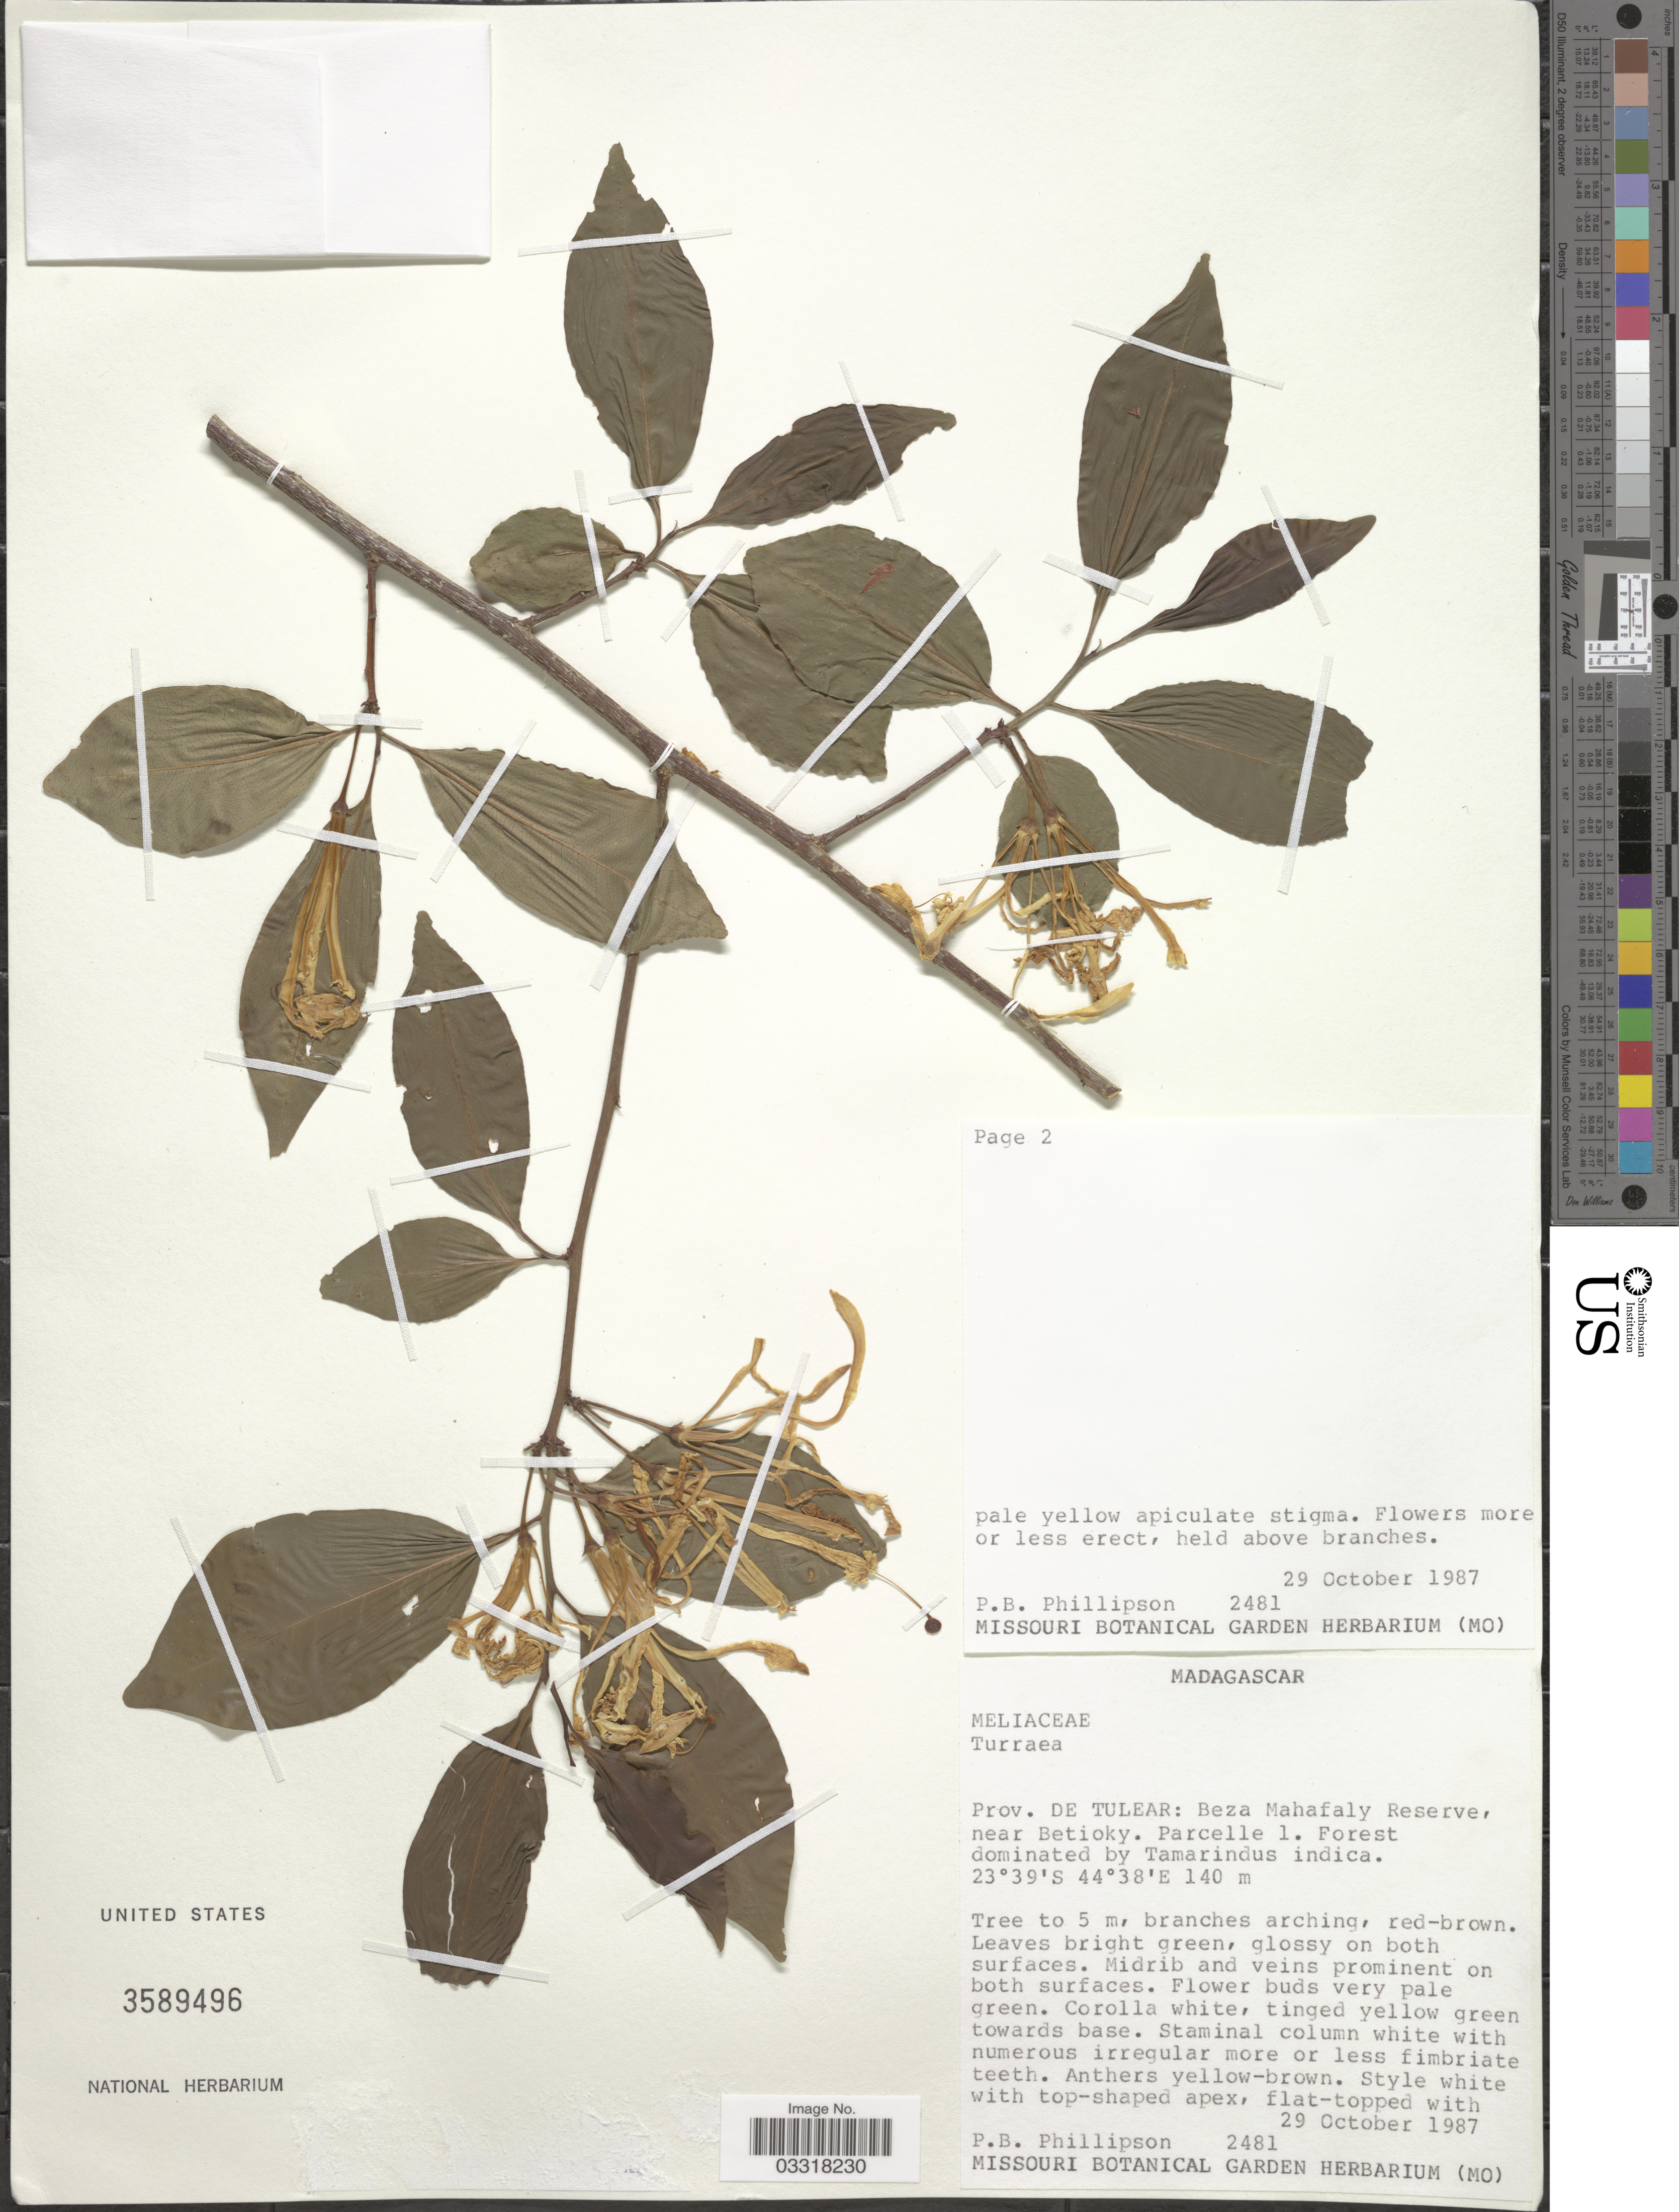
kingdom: Plantae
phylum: Tracheophyta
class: Magnoliopsida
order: Sapindales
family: Meliaceae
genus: Turraea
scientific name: Turraea sp.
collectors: P. B. Phillipson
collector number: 2481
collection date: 1987-10-29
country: Madagascar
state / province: Atsimo-Andrefana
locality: Prov. de Tulear: Beza Mahafaly Reserve, near Betioky. Parcelle l.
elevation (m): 140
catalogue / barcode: US 3589496